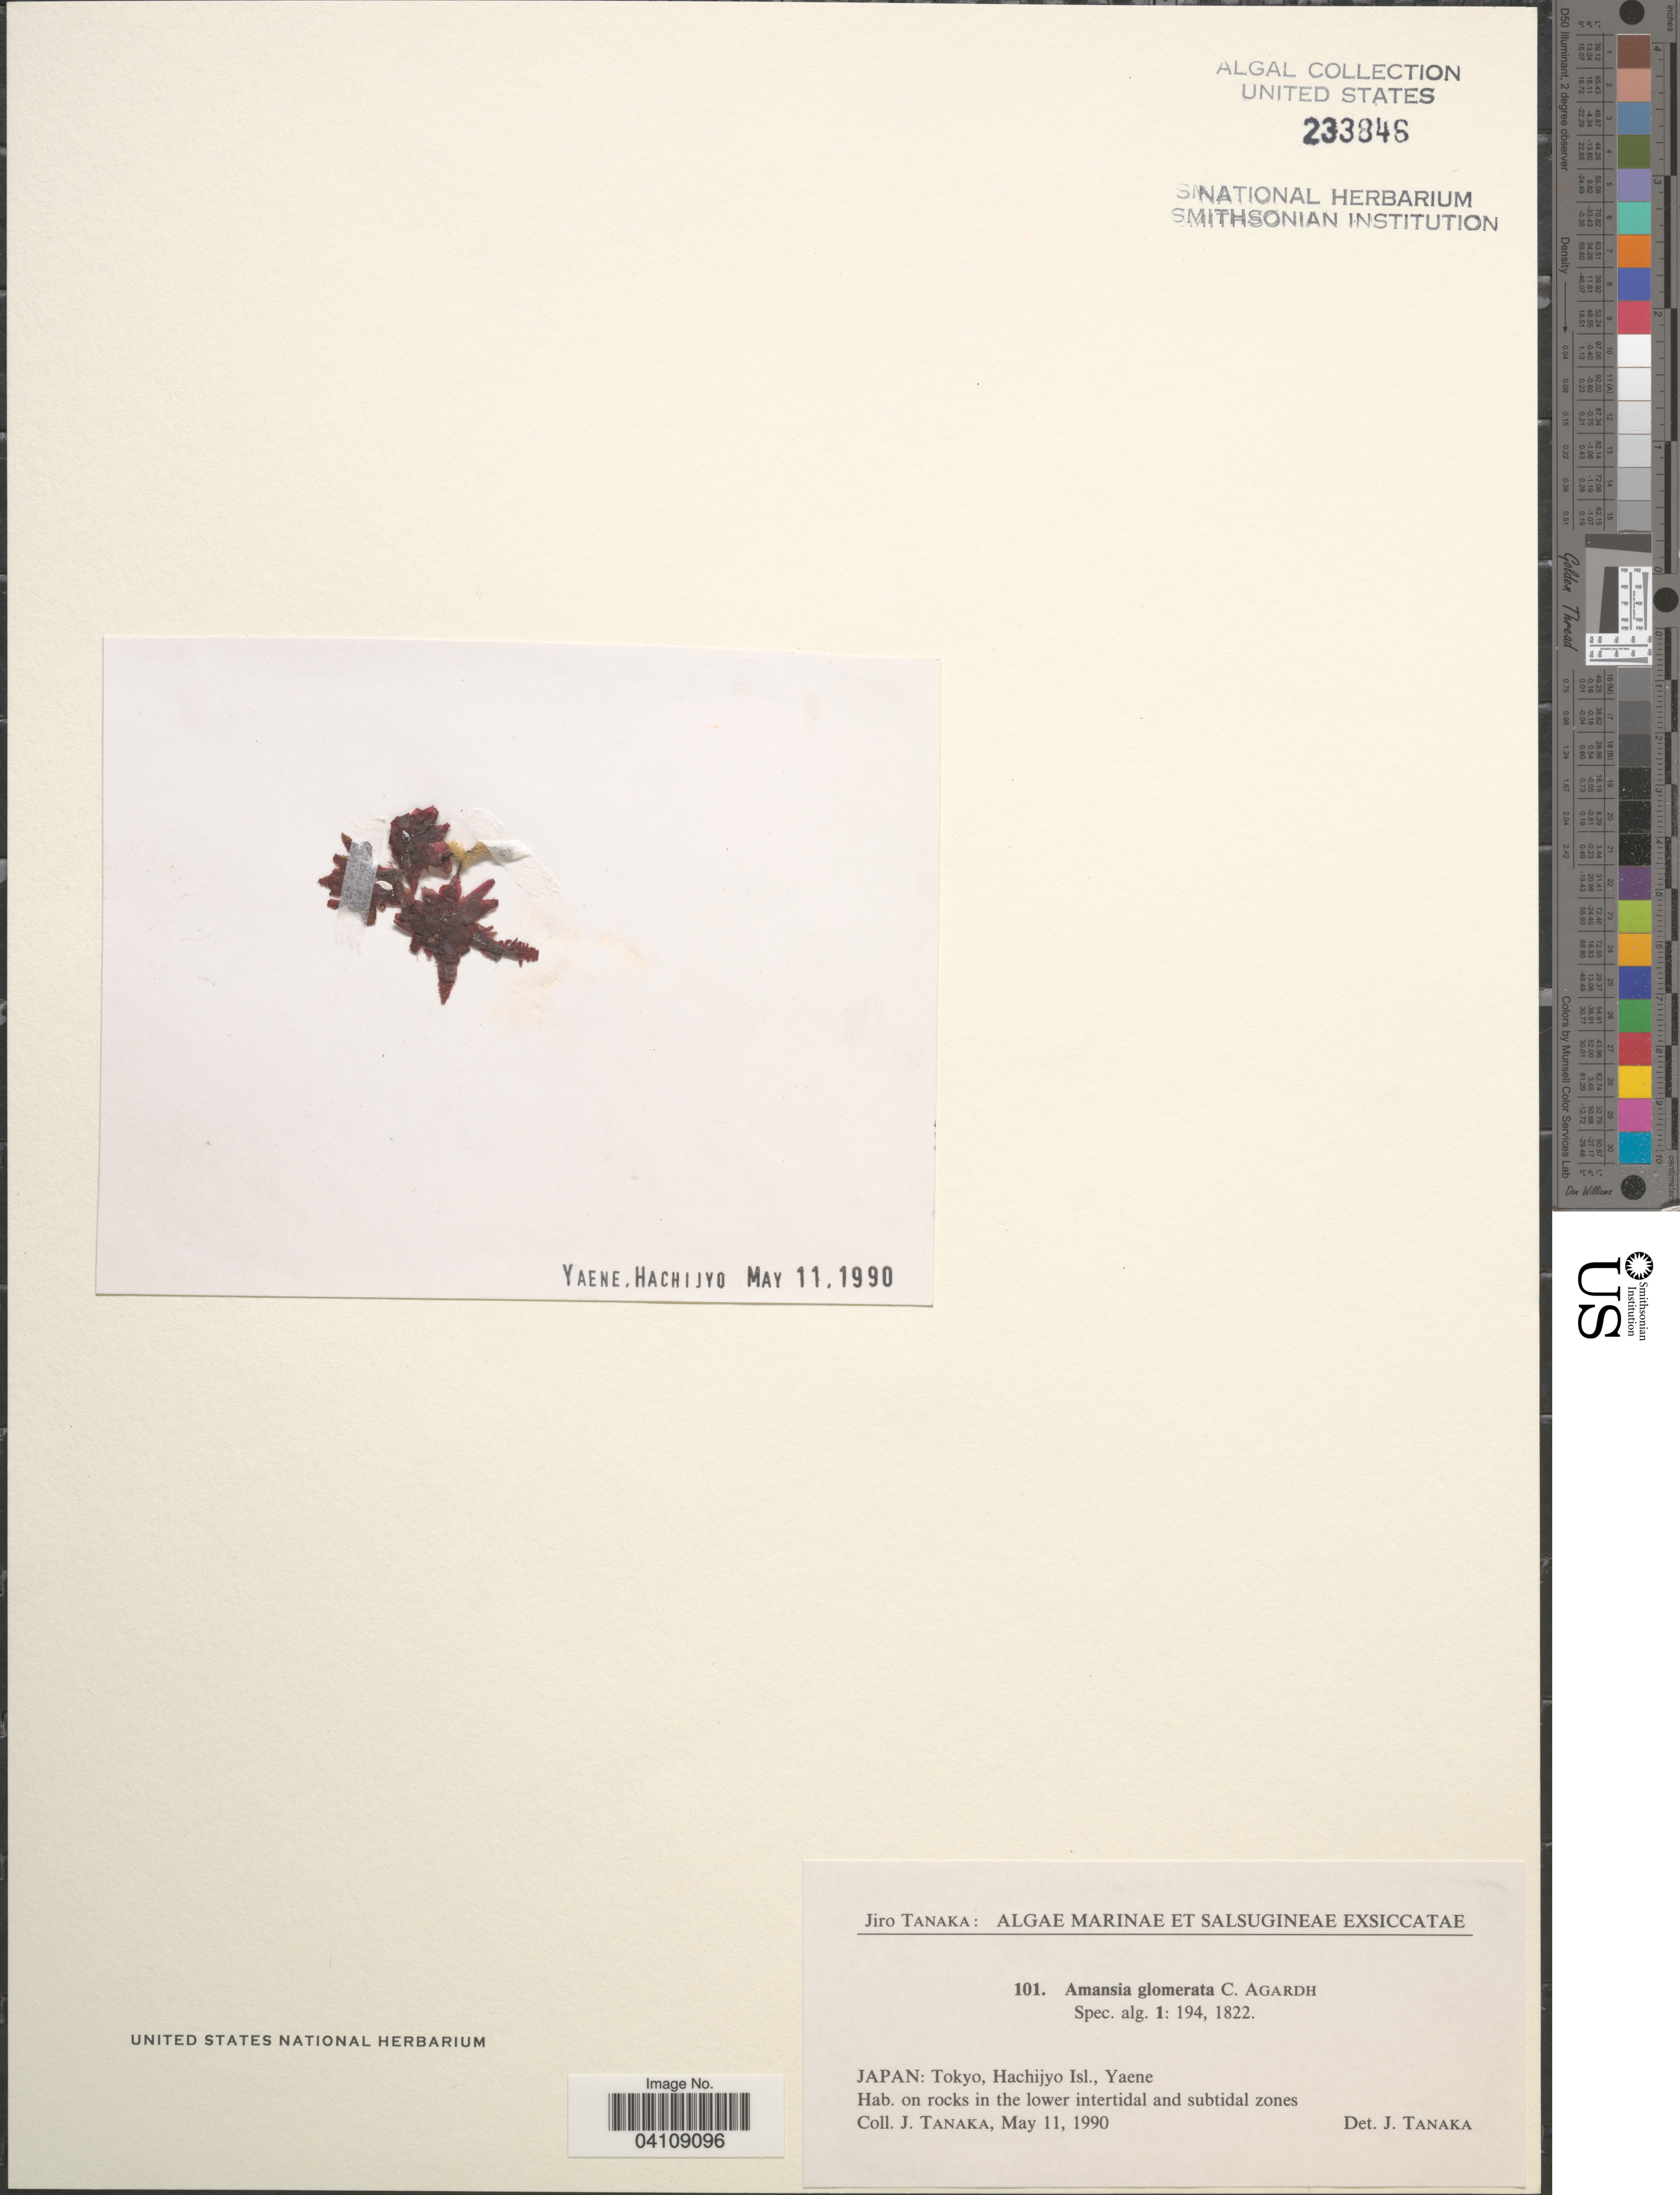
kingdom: Plantae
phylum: Rhodophyta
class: Florideophyceae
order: Ceramiales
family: Rhodomelaceae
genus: Amansia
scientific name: Amansia glomerata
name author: C. Agardh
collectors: J. Tanaka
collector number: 101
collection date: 1990-05-11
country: Japan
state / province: Tokyo, Federal City of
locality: Tokyo, Hachijyo Isl., Yaene.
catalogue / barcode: US 233846